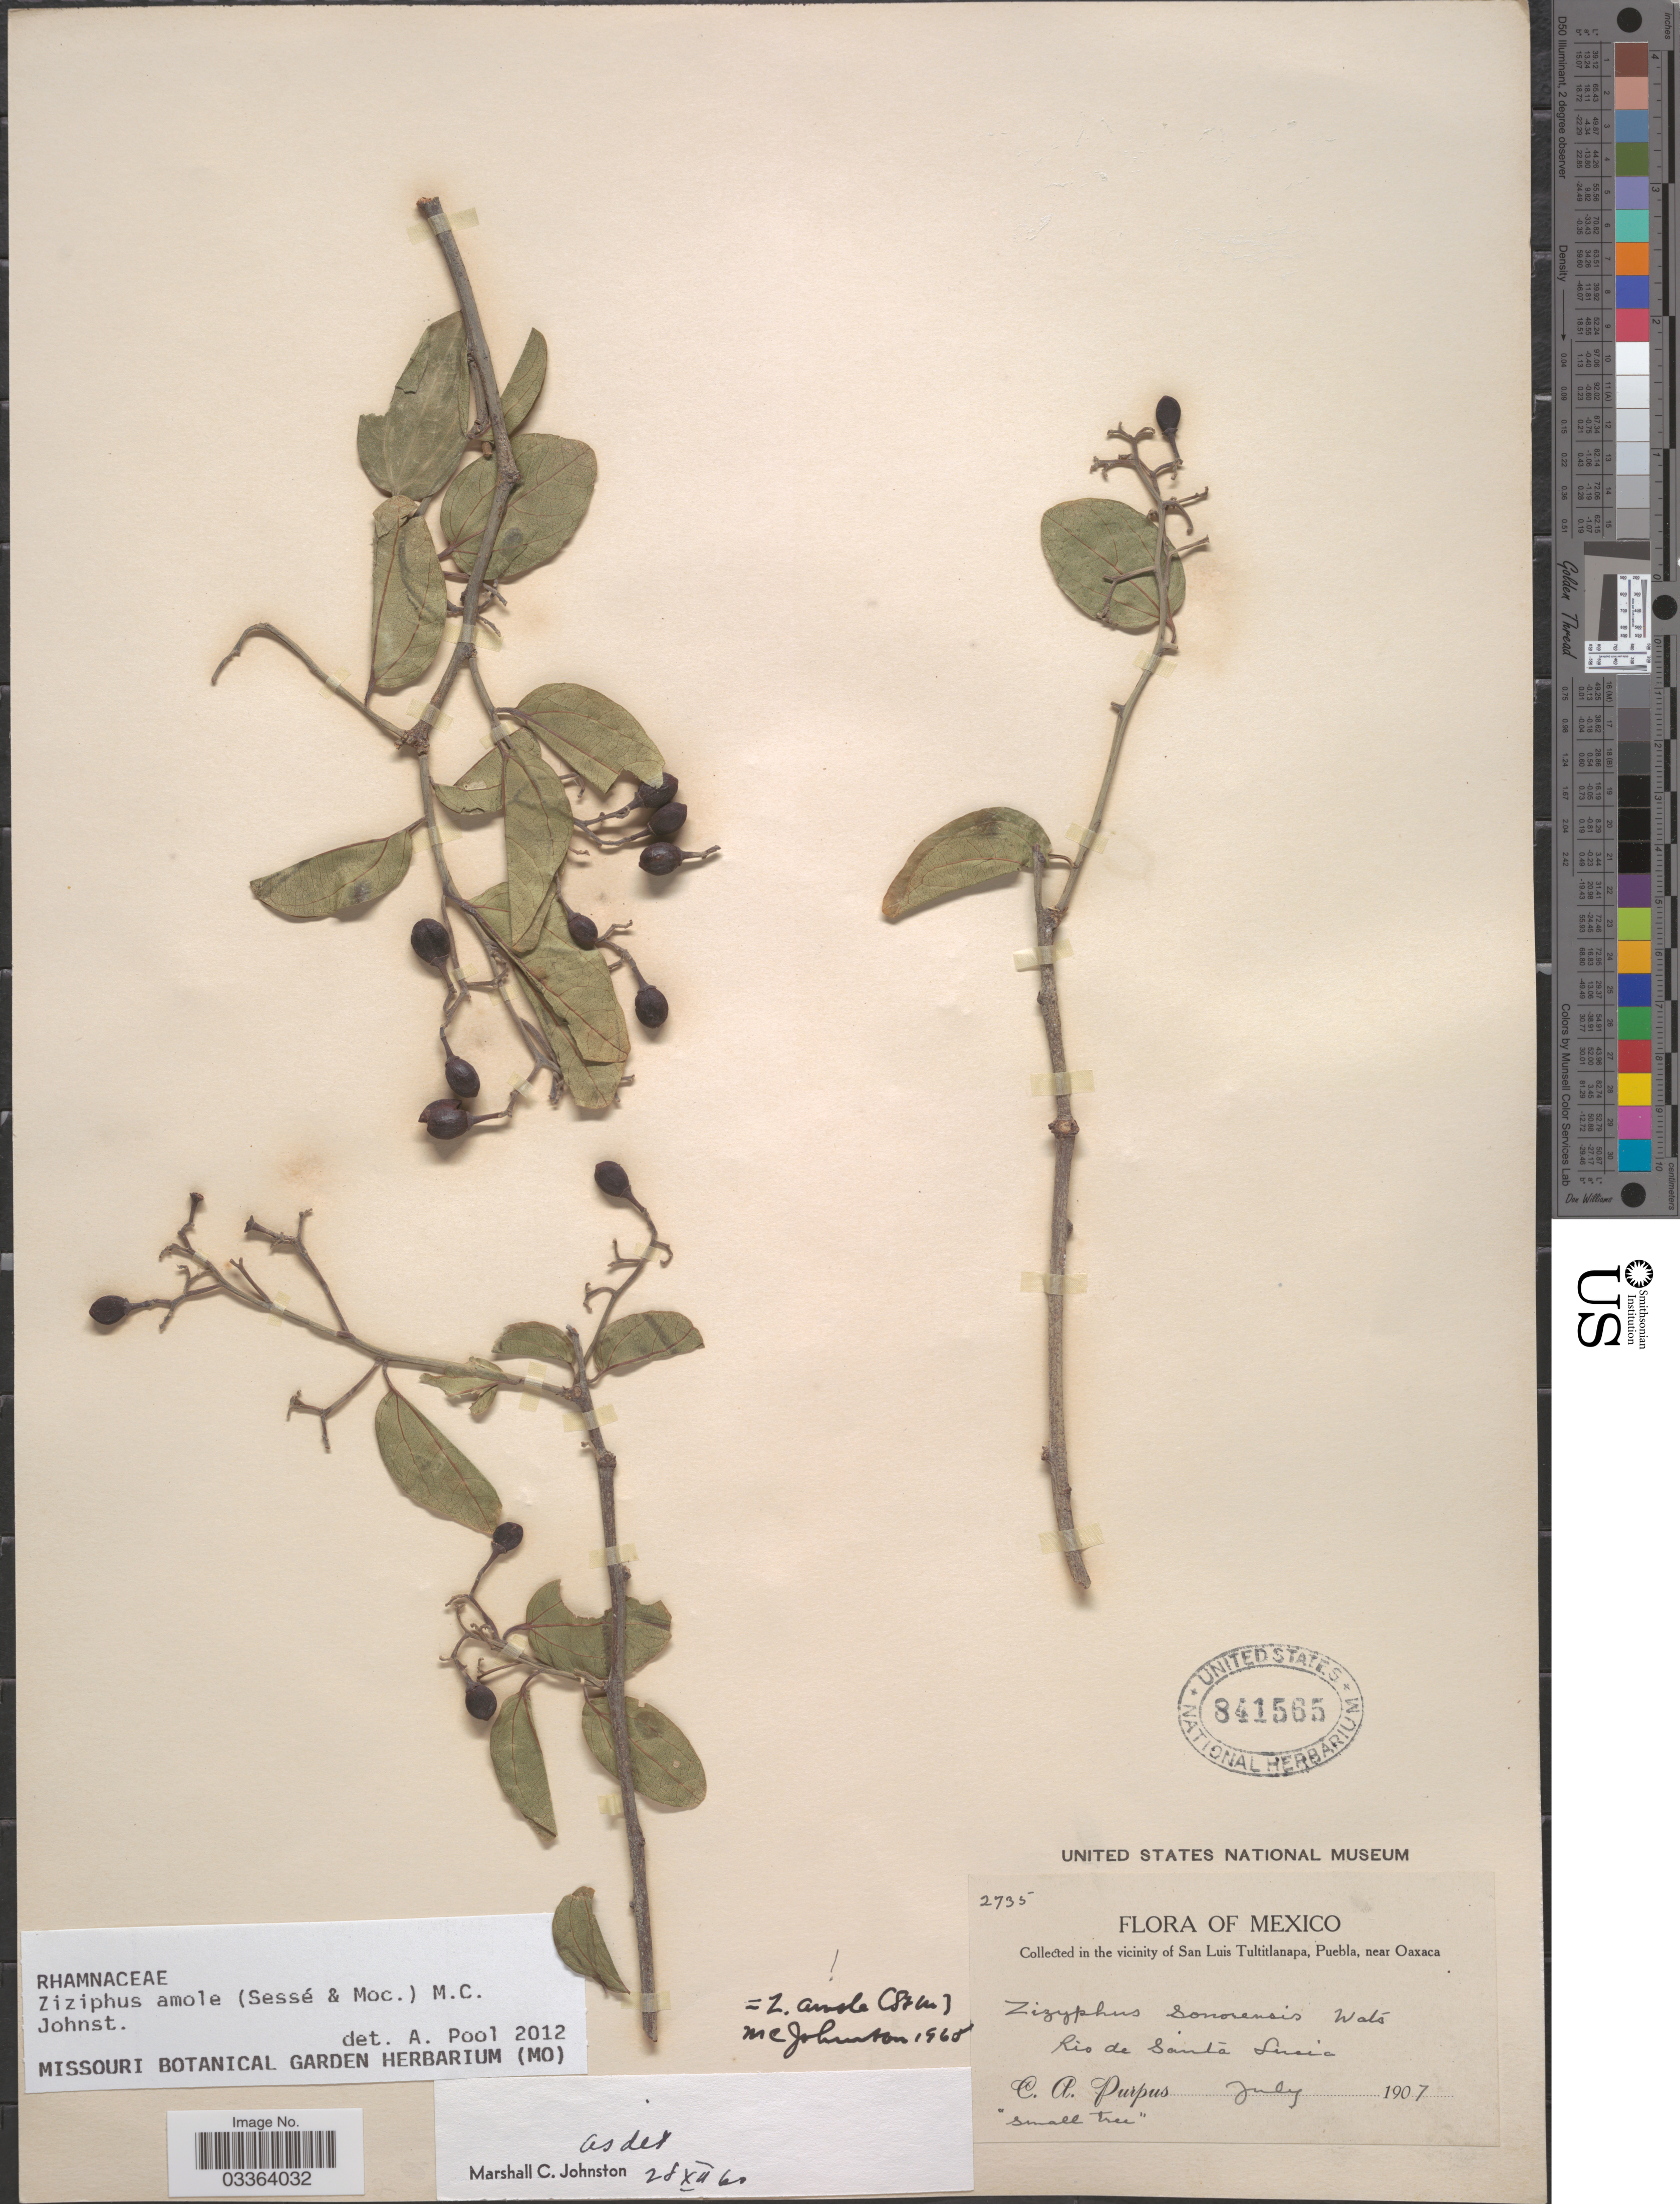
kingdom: Plantae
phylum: Tracheophyta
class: Magnoliopsida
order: Rosales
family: Rhamnaceae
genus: Sarcomphalus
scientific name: Sarcomphalus amole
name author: (Sessé & Moc.) Hauenschild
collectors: C. A. Purpus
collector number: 2735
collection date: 1907-07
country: Mexico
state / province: Puebla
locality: In the vicinity of San Luis Tultitlanapa, near Oaxaca. Rio de Santa Lucia.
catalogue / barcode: US 841565